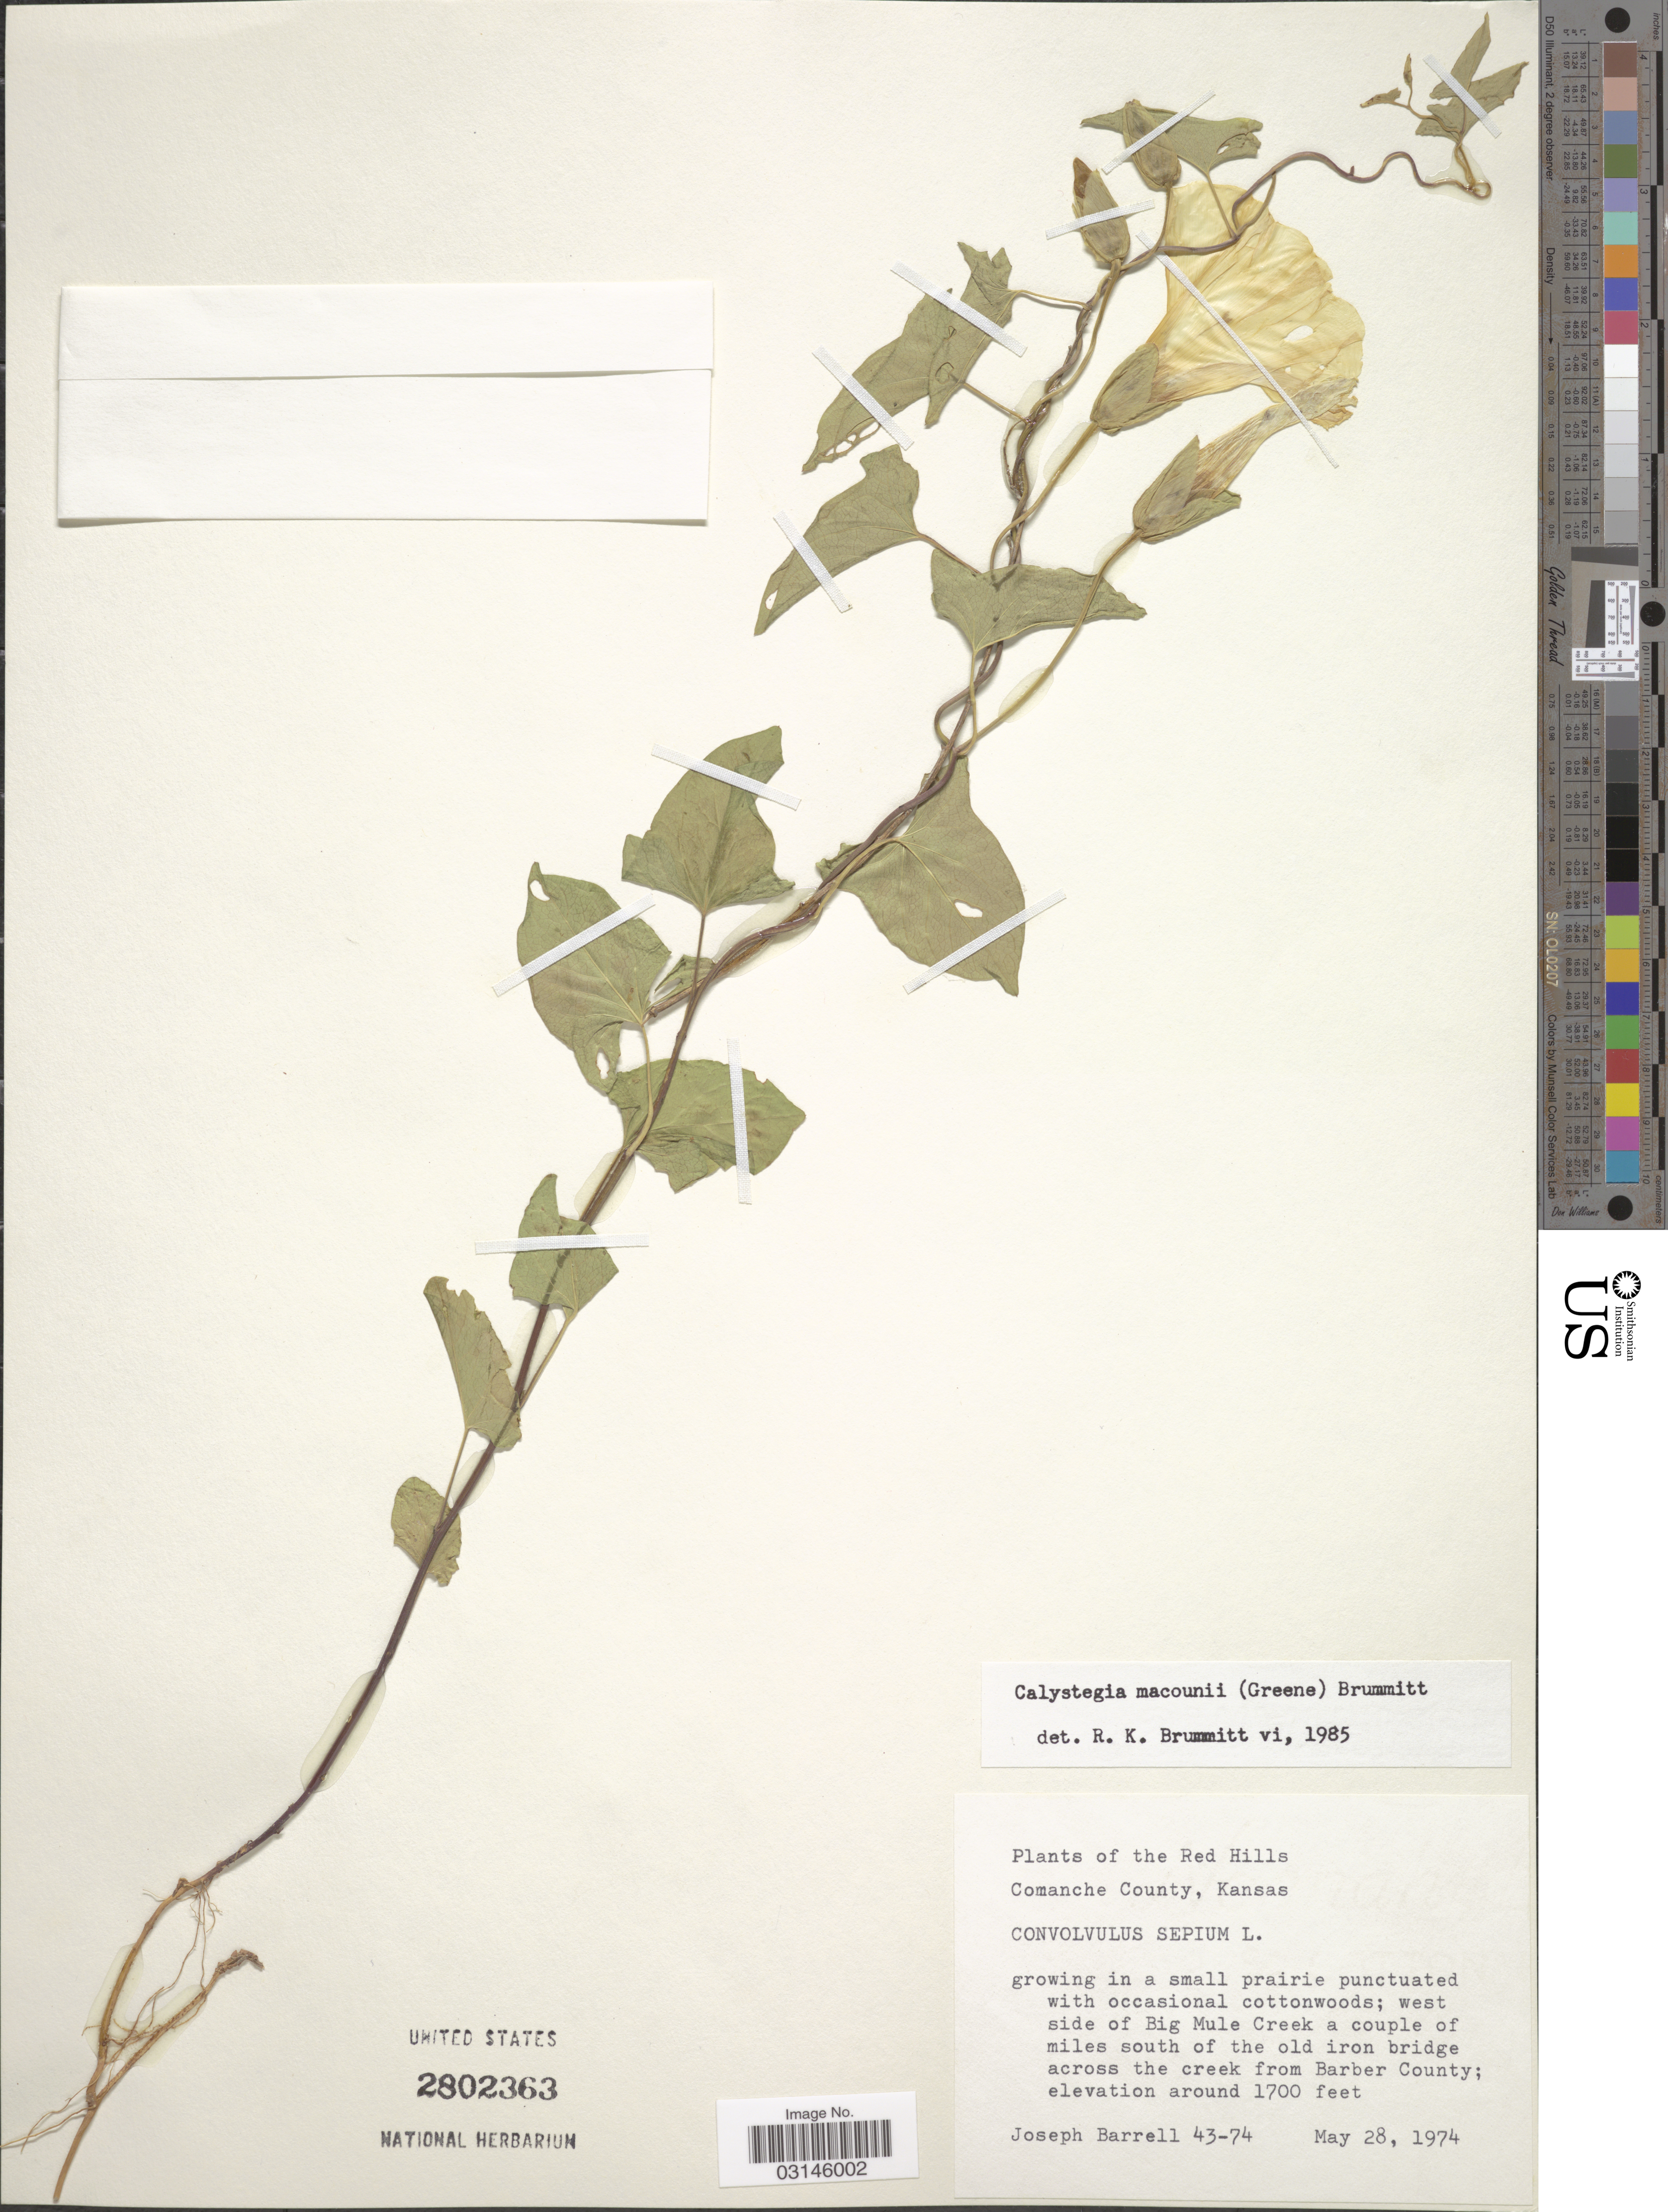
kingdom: Plantae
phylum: Tracheophyta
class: Magnoliopsida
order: Solanales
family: Convolvulaceae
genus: Calystegia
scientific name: Calystegia macounii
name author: (Greene) Brummitt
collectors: J. Barrell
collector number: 43-74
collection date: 1974-05-28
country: United States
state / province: Kansas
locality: Red Hills. Comanche County. West side of Big Mule Creek a couple of miles south of the old iron bridge across the creek from Barber County.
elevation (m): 518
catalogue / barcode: US 2802363